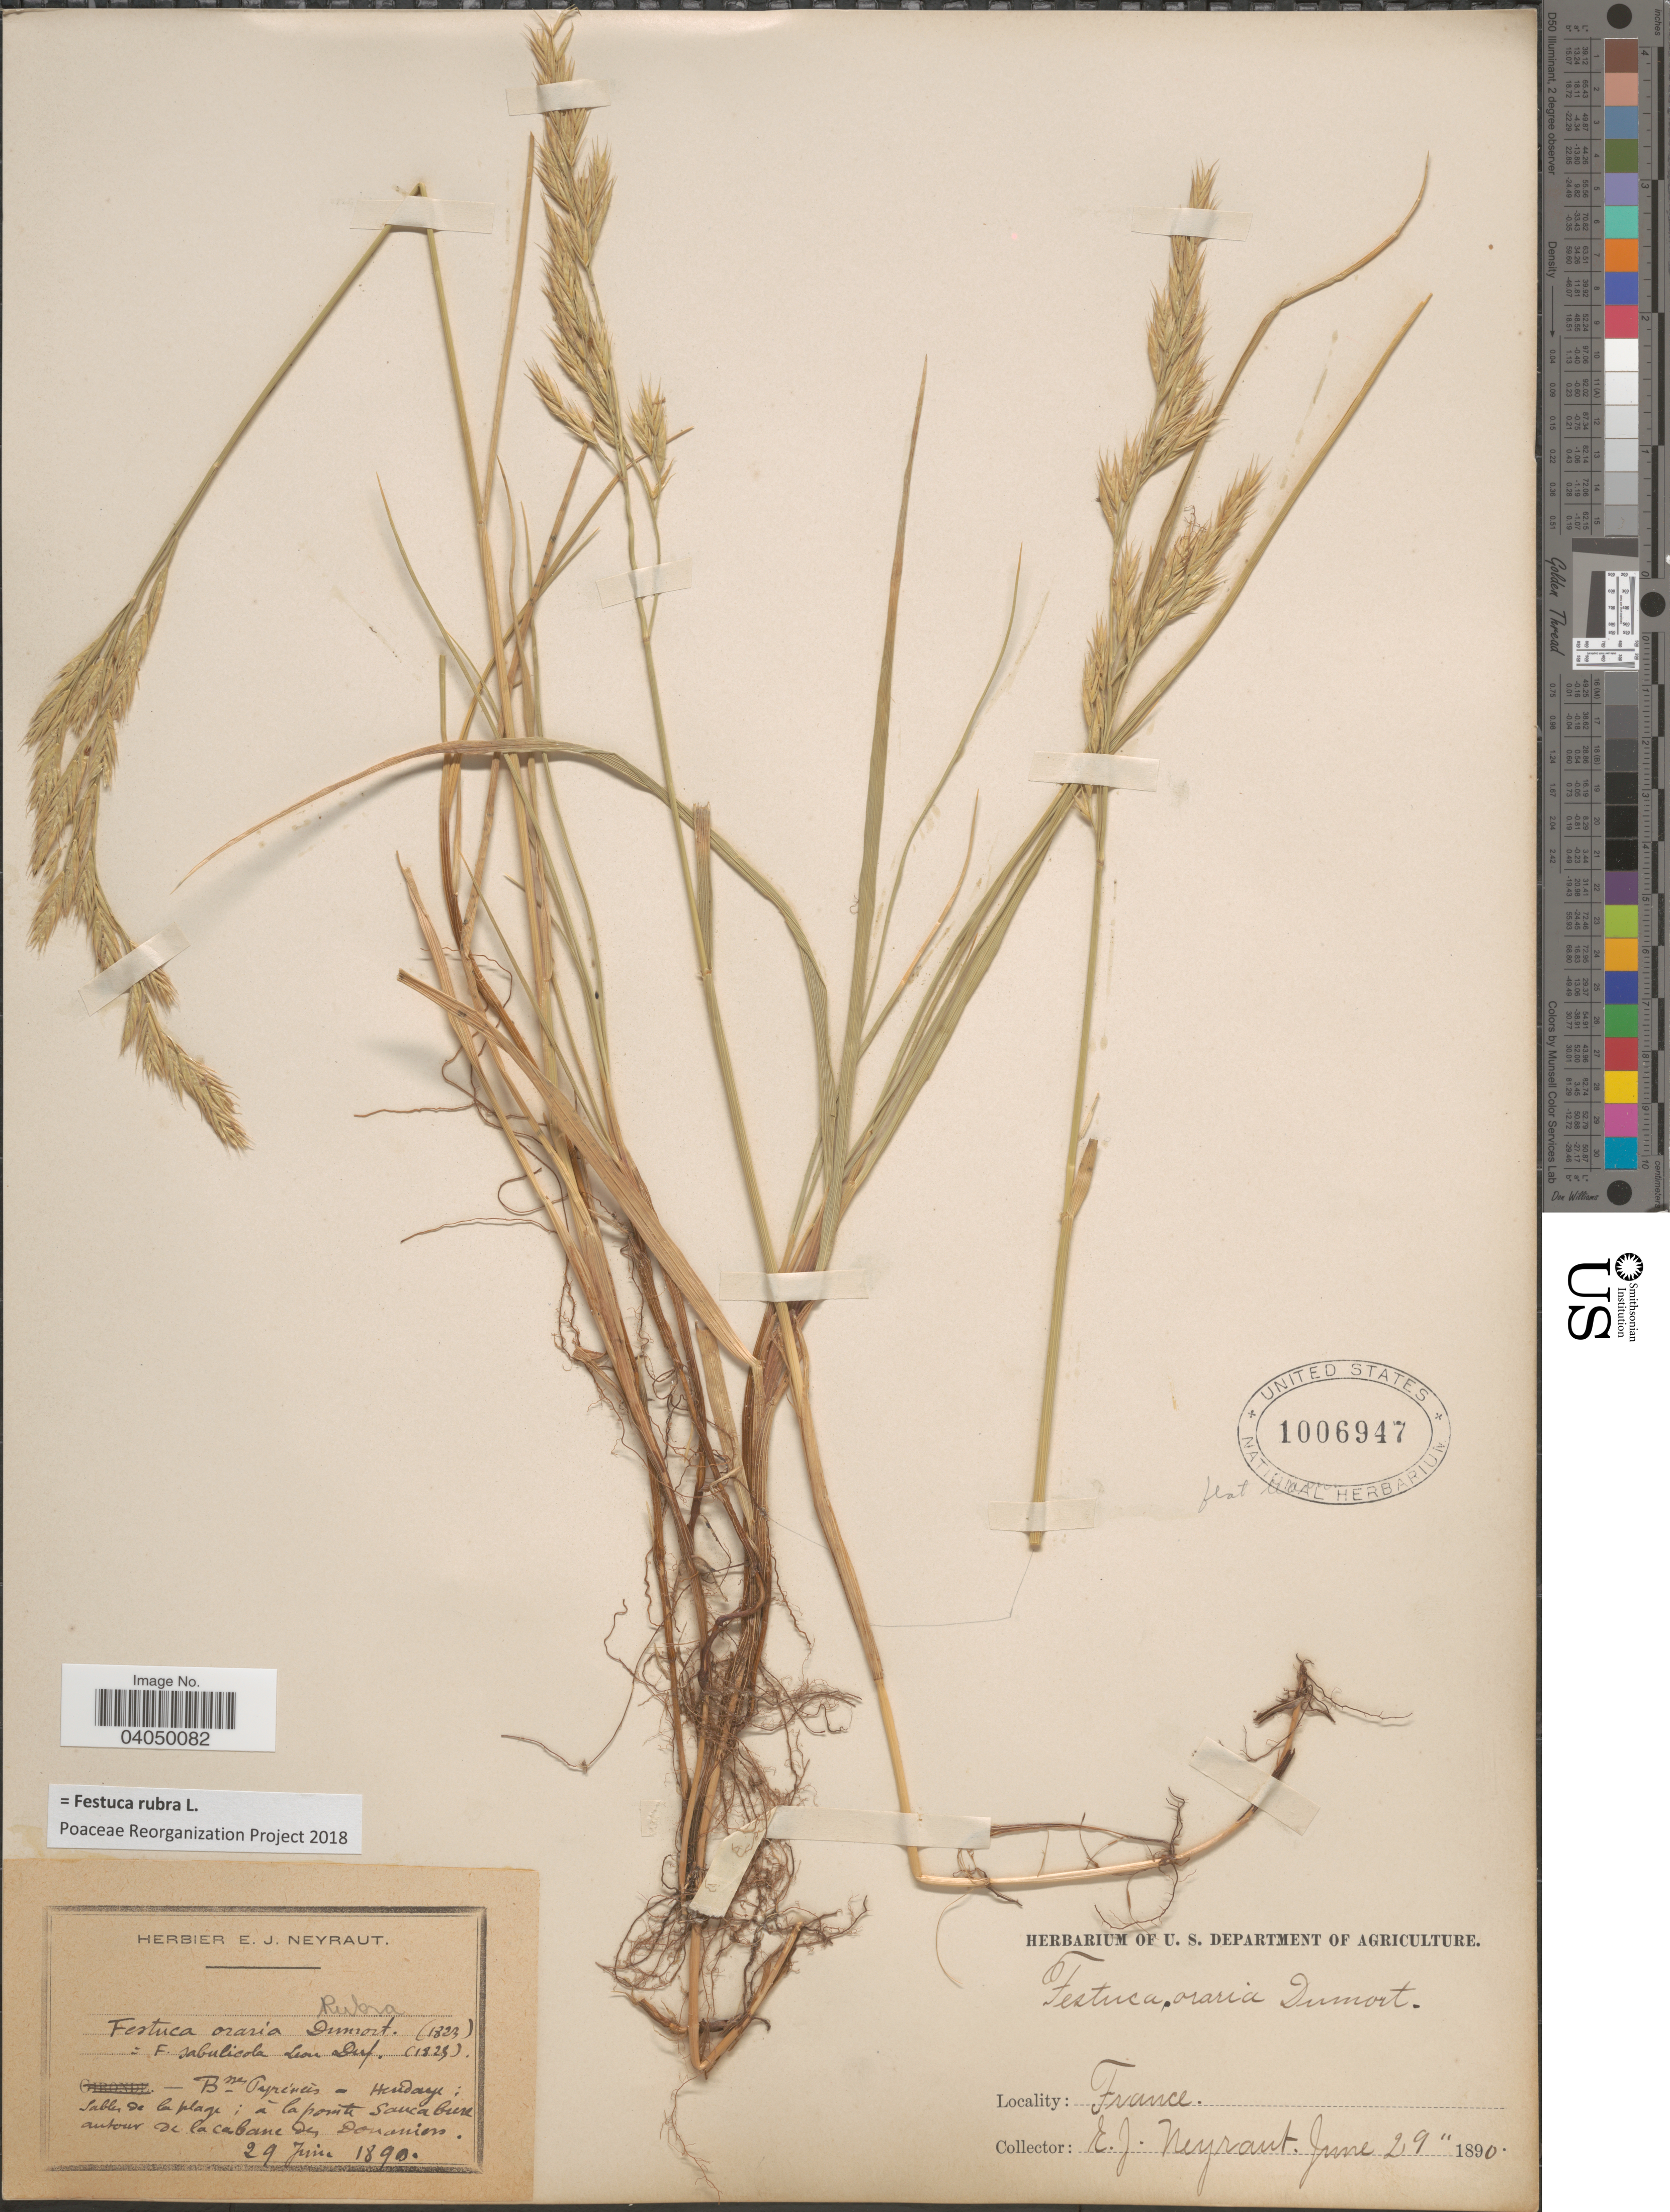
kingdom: Plantae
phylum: Tracheophyta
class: Liliopsida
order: Poales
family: Poaceae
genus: Festuca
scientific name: Festuca rubra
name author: L.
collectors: E. Neyraut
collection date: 1890-06-29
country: France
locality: Bsses Pyrénées - Hendaye: Sables de la plage; á la pointe Saucabiere [interpreted] autour de la cabane des Douaniers.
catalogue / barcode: US 1006947